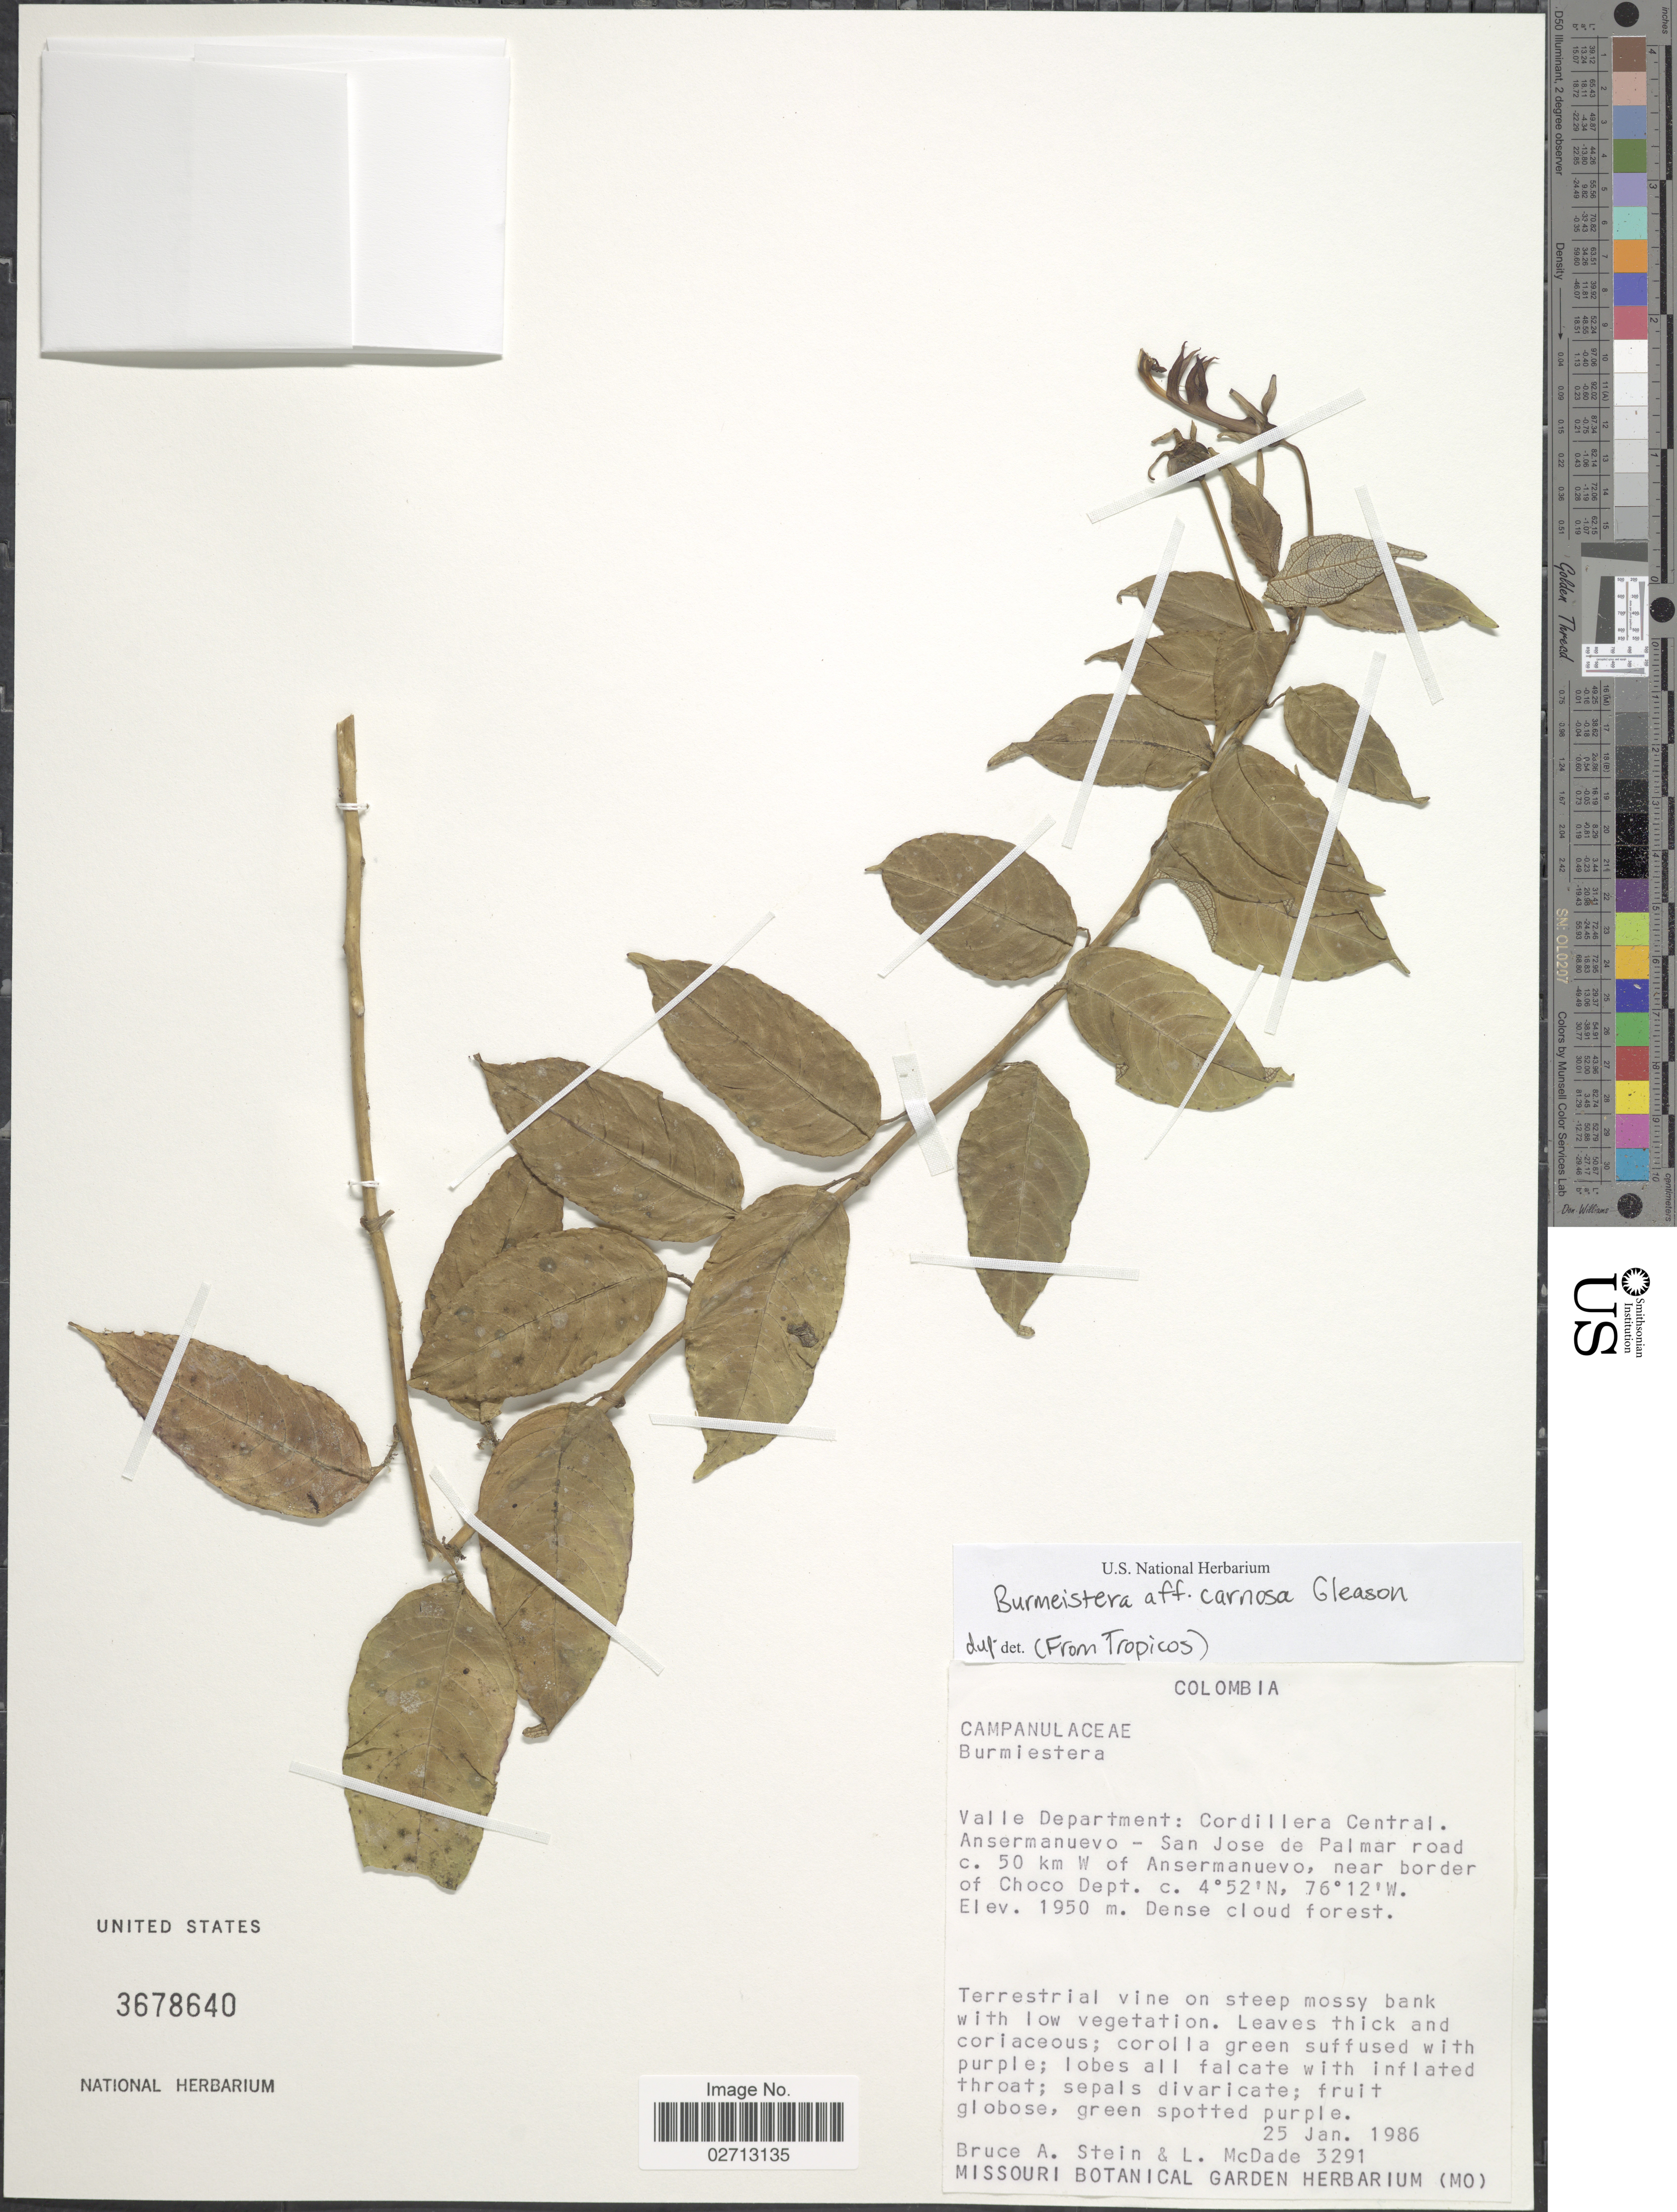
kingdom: Plantae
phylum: Tracheophyta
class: Magnoliopsida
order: Asterales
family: Campanulaceae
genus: Burmeistera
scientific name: Burmeistera carnosa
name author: Gleason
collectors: B. A. Stein & L. McDade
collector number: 3291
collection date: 1986-01-25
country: Colombia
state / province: Valle del Cauca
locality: Valle Department: Cordillera Central. Ansermanuevo - San Jose de Palmar road c. 50 km W of Ansermanuevo, near border of Choco Dept.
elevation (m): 1950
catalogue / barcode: US 3678640